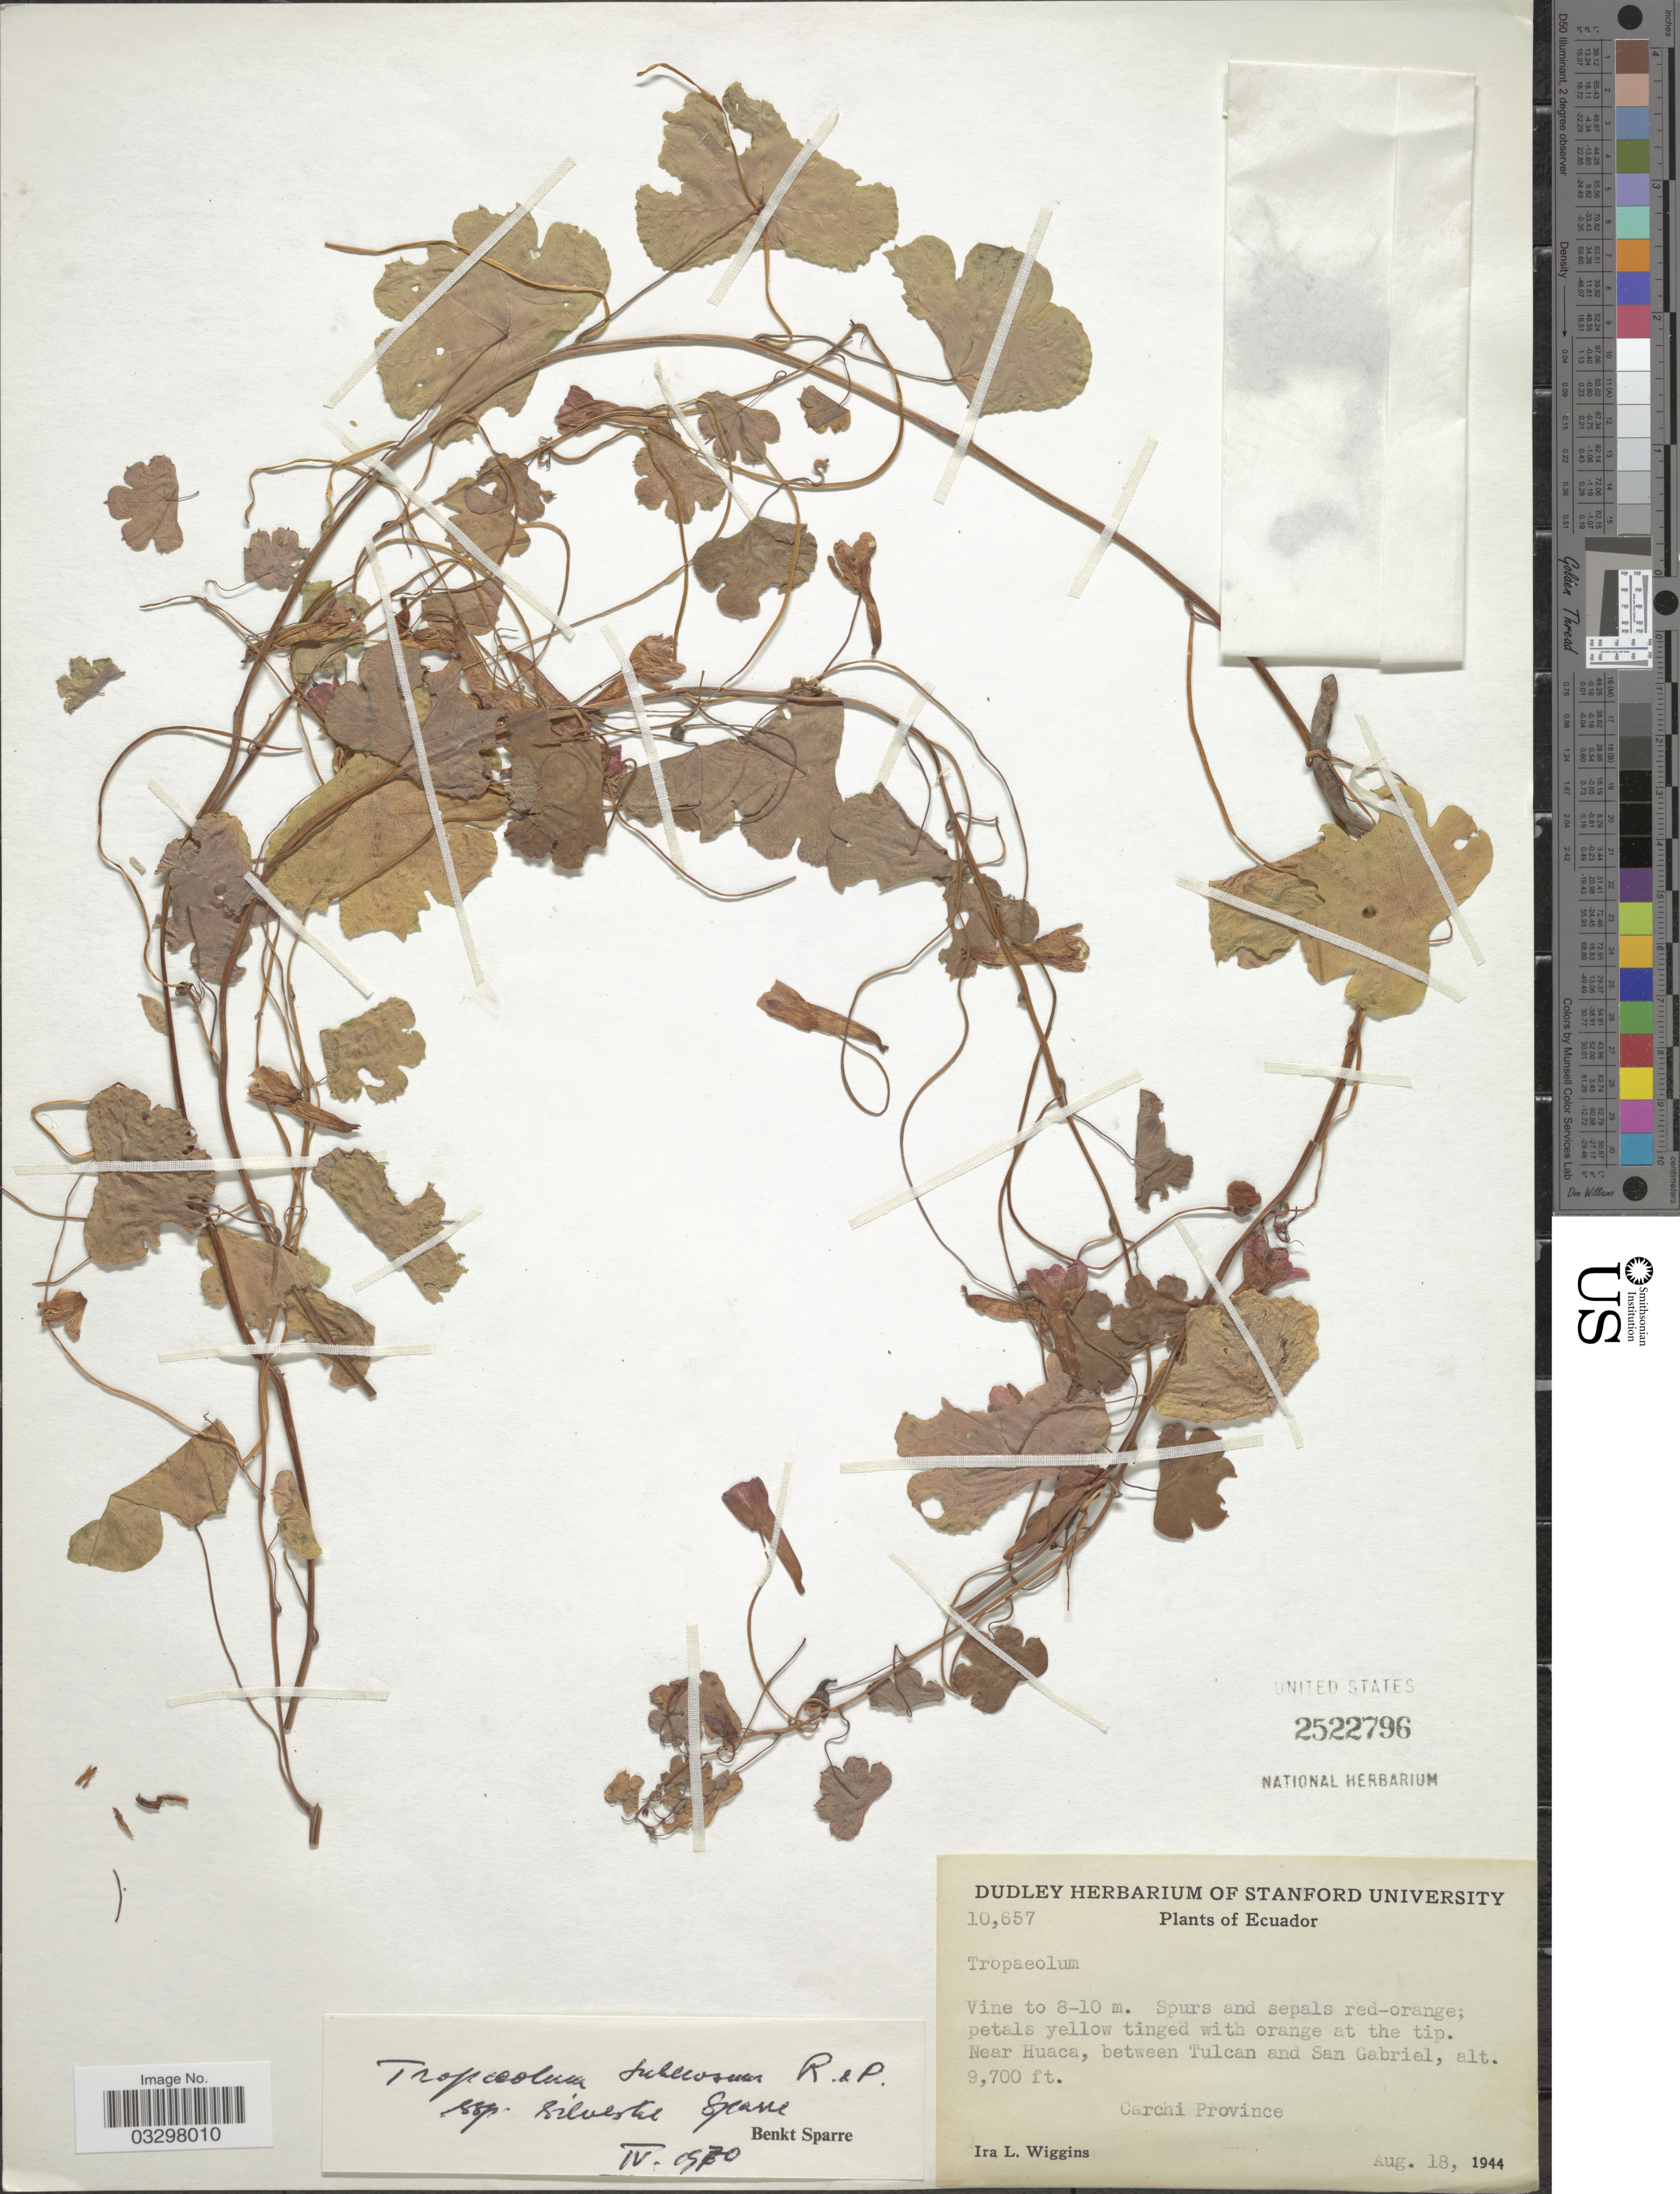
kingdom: Plantae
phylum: Tracheophyta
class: Magnoliopsida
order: Brassicales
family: Tropaeolaceae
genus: Tropaeolum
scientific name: Tropaeolum tuberosum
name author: Ruiz & Pav.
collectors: I. L. Wiggins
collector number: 10657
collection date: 1944-08-18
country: Ecuador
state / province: Carchi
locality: Near Huaca, between Tulcan and San Gabriel.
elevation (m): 2957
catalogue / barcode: US 2522796